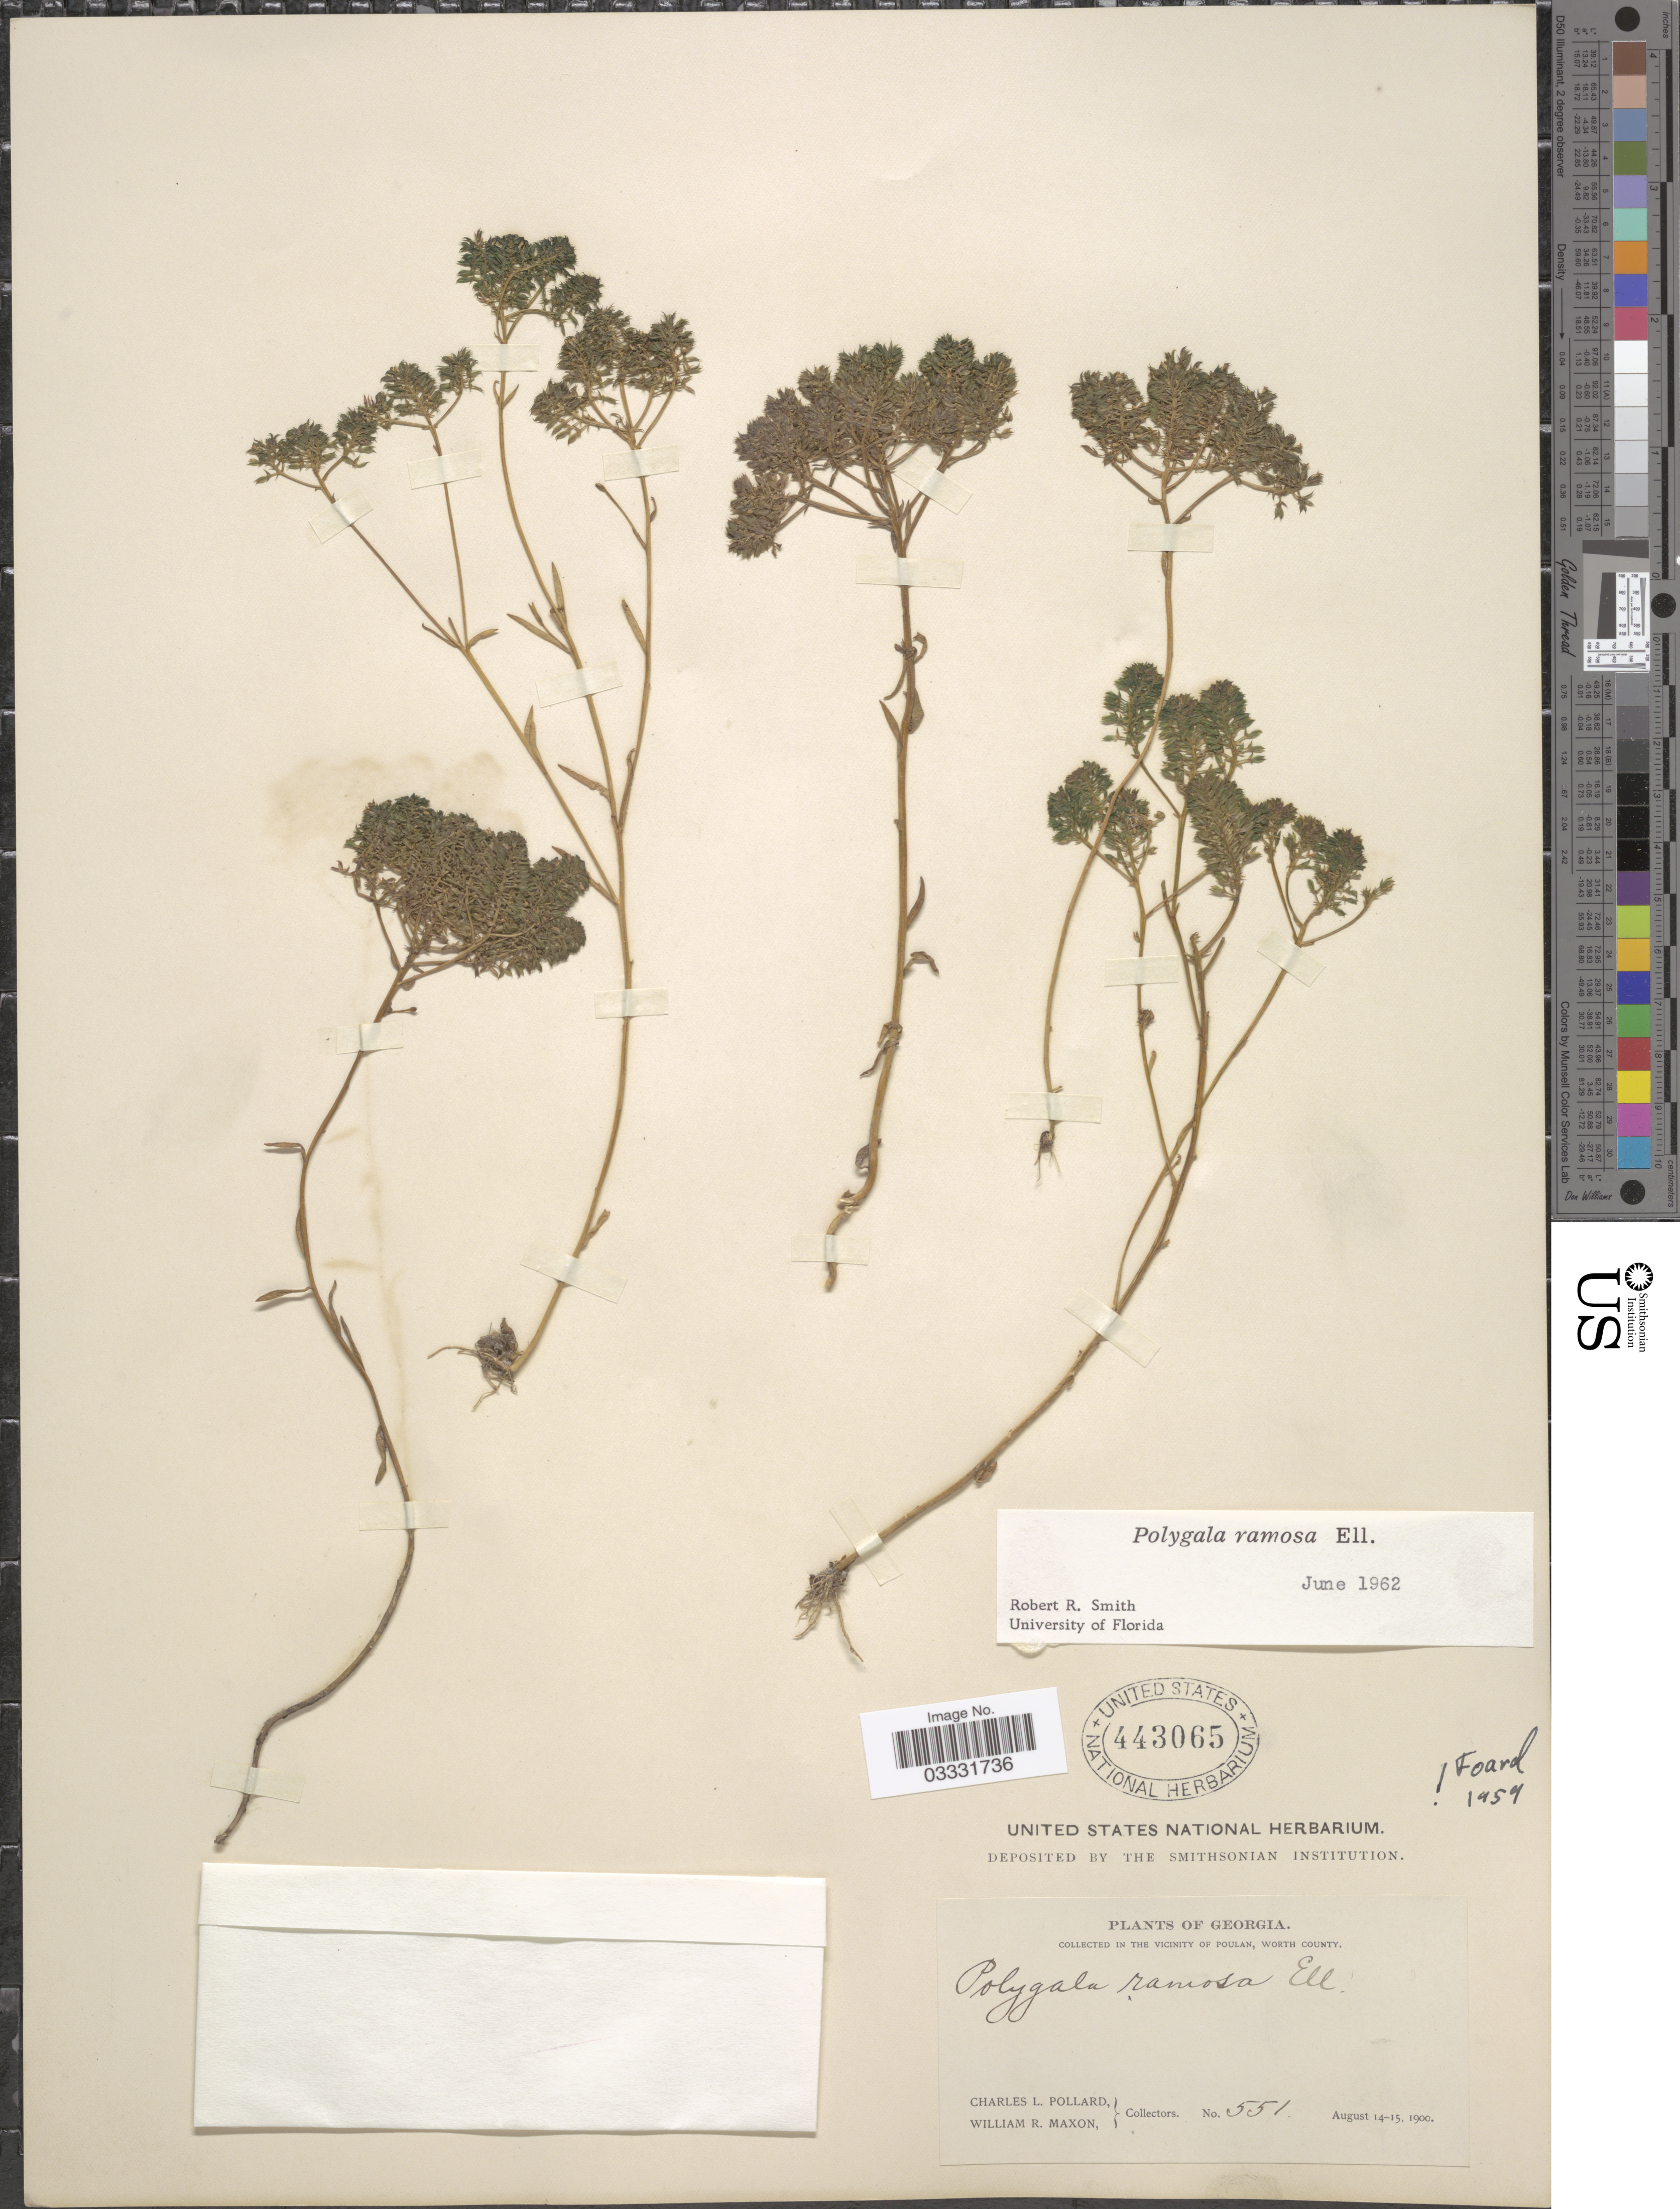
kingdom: Plantae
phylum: Tracheophyta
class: Magnoliopsida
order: Fabales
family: Polygalaceae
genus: Polygala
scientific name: Polygala ramosa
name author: Elliott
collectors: C. L. Pollard & W. R. Maxon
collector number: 551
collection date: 1900-08-14/1900-08-15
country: United States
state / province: Georgia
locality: In the vicinity of Poulan, Worth County.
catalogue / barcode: US 443065